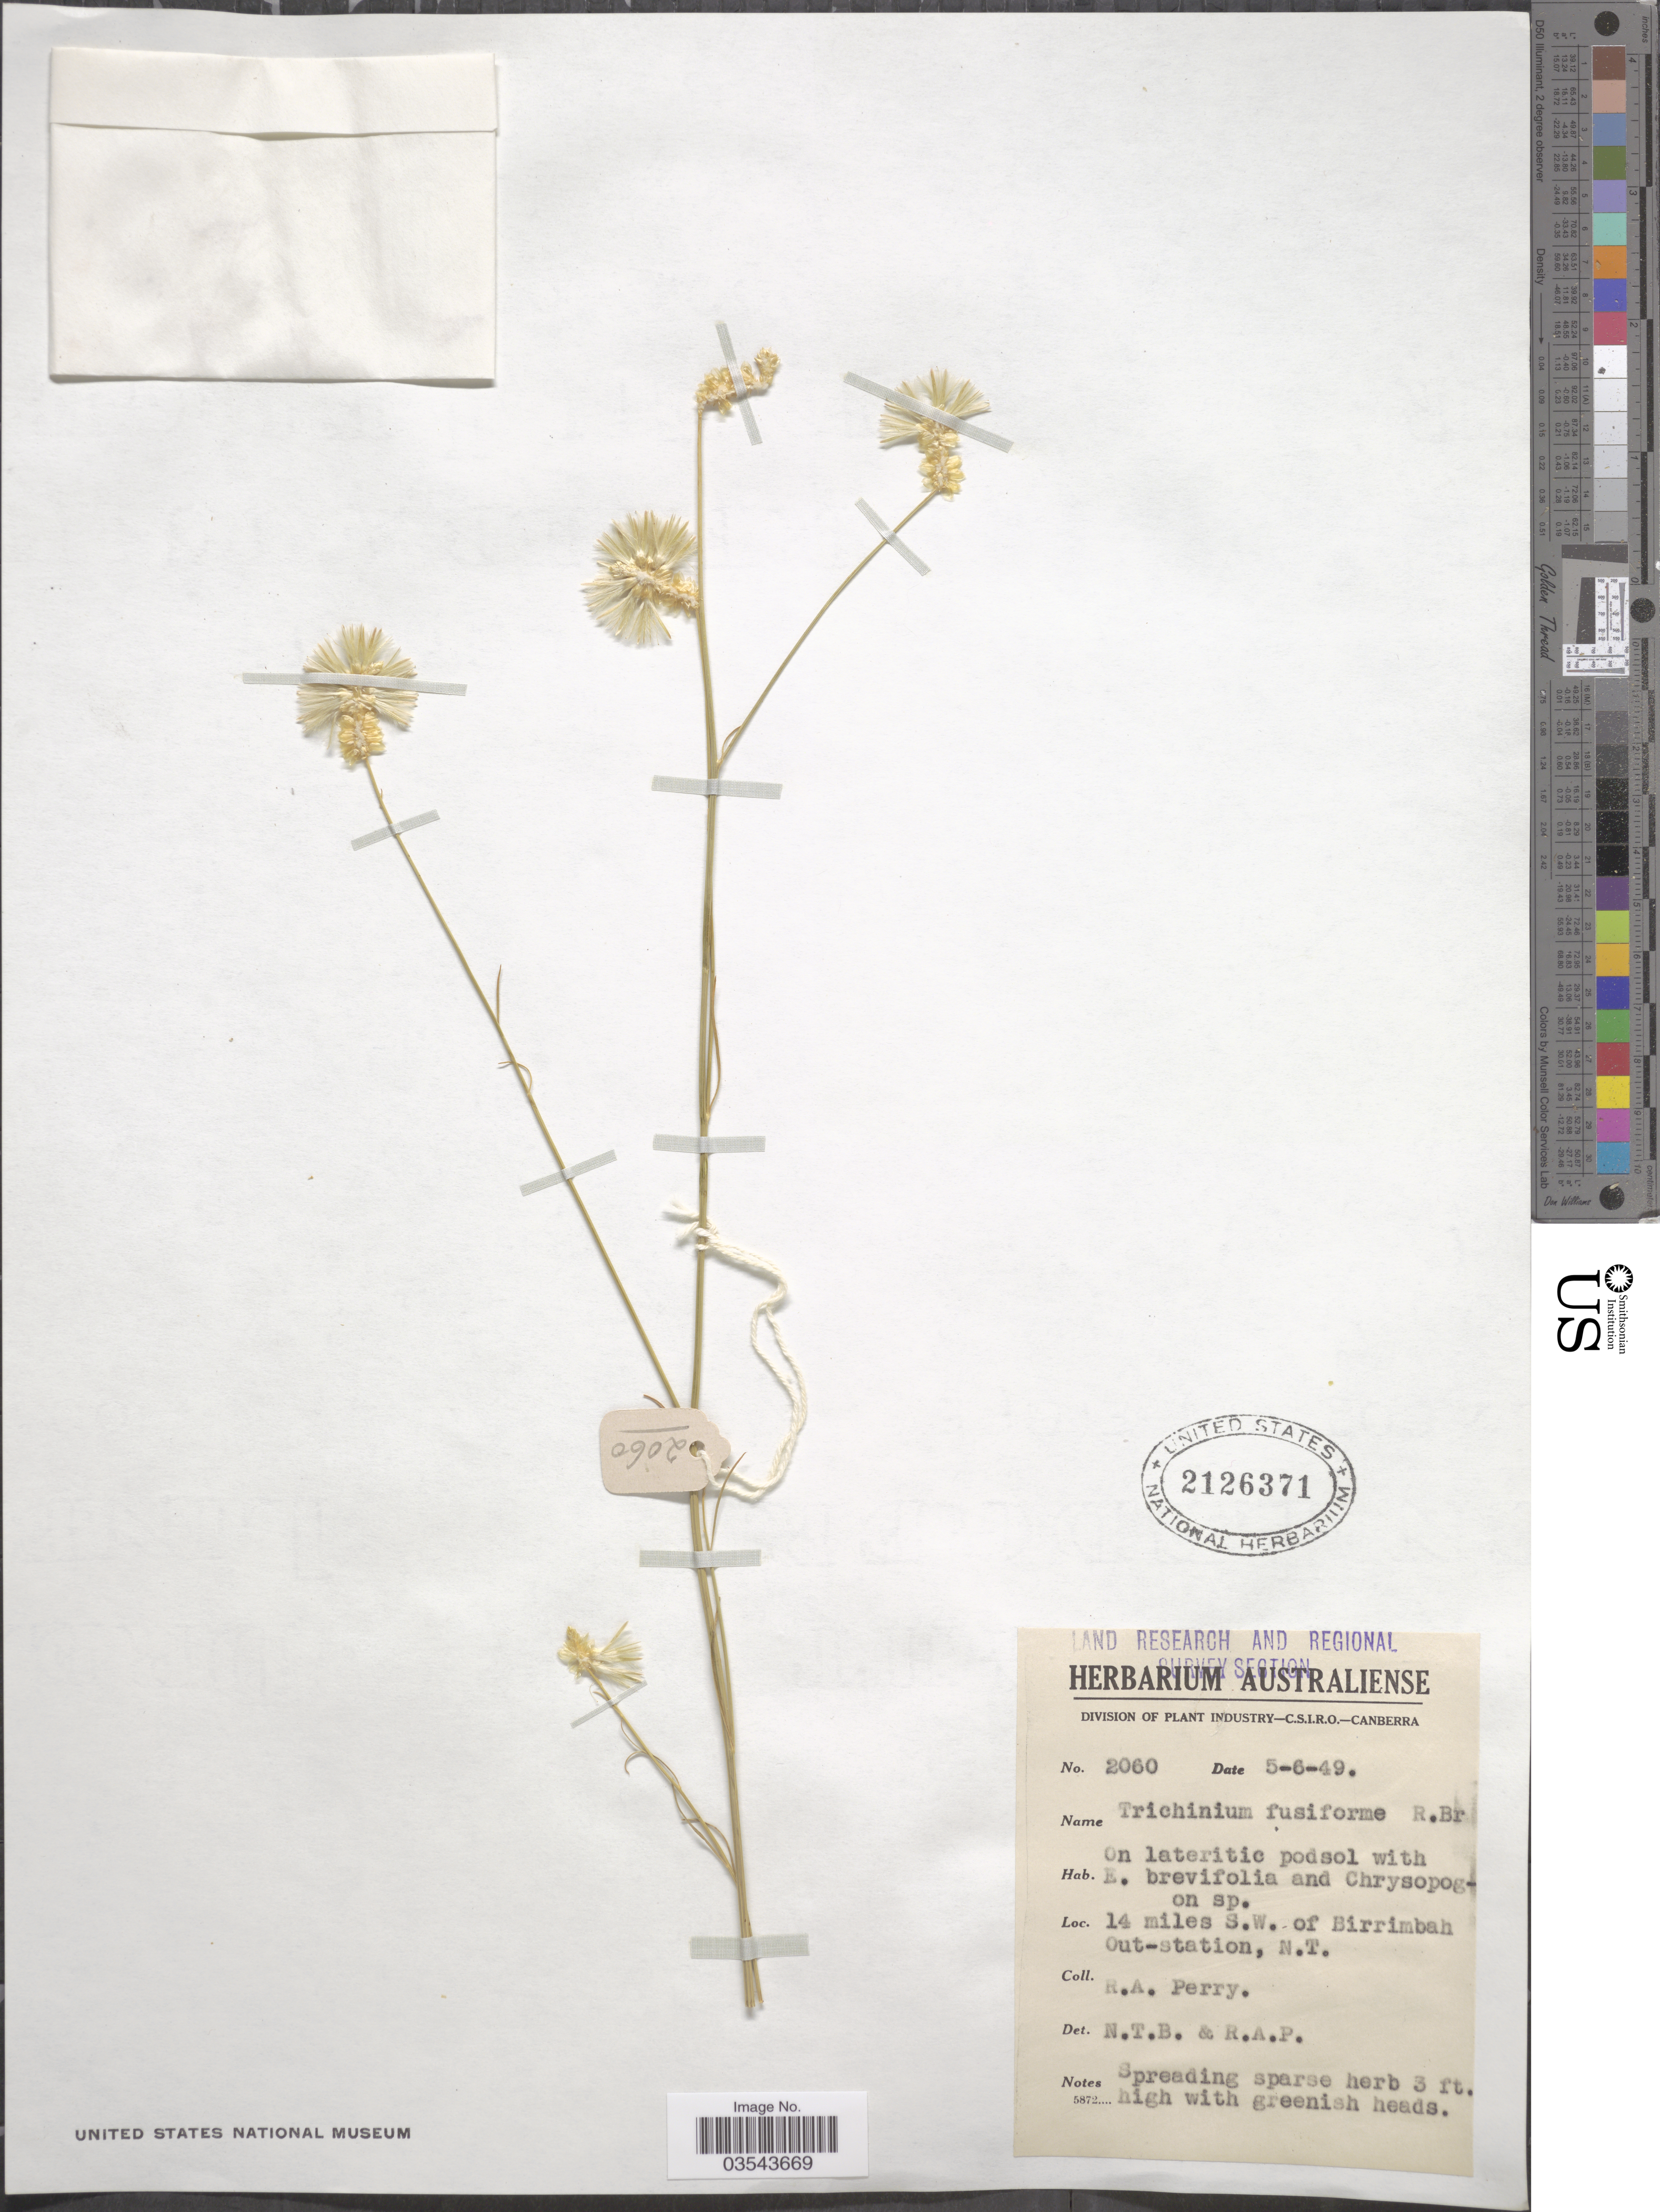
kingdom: Plantae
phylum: Tracheophyta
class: Magnoliopsida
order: Caryophyllales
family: Amaranthaceae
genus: Ptilotus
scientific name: Ptilotus fusiformis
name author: (R. Br.) Poir.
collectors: Perry, R. A.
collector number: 2060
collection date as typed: Transcribed d/m/y: 5/6/49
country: Australia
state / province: Northern Territory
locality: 14 miles S.W. of Birimbah Out-Station, N.T.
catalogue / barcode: US 2126371